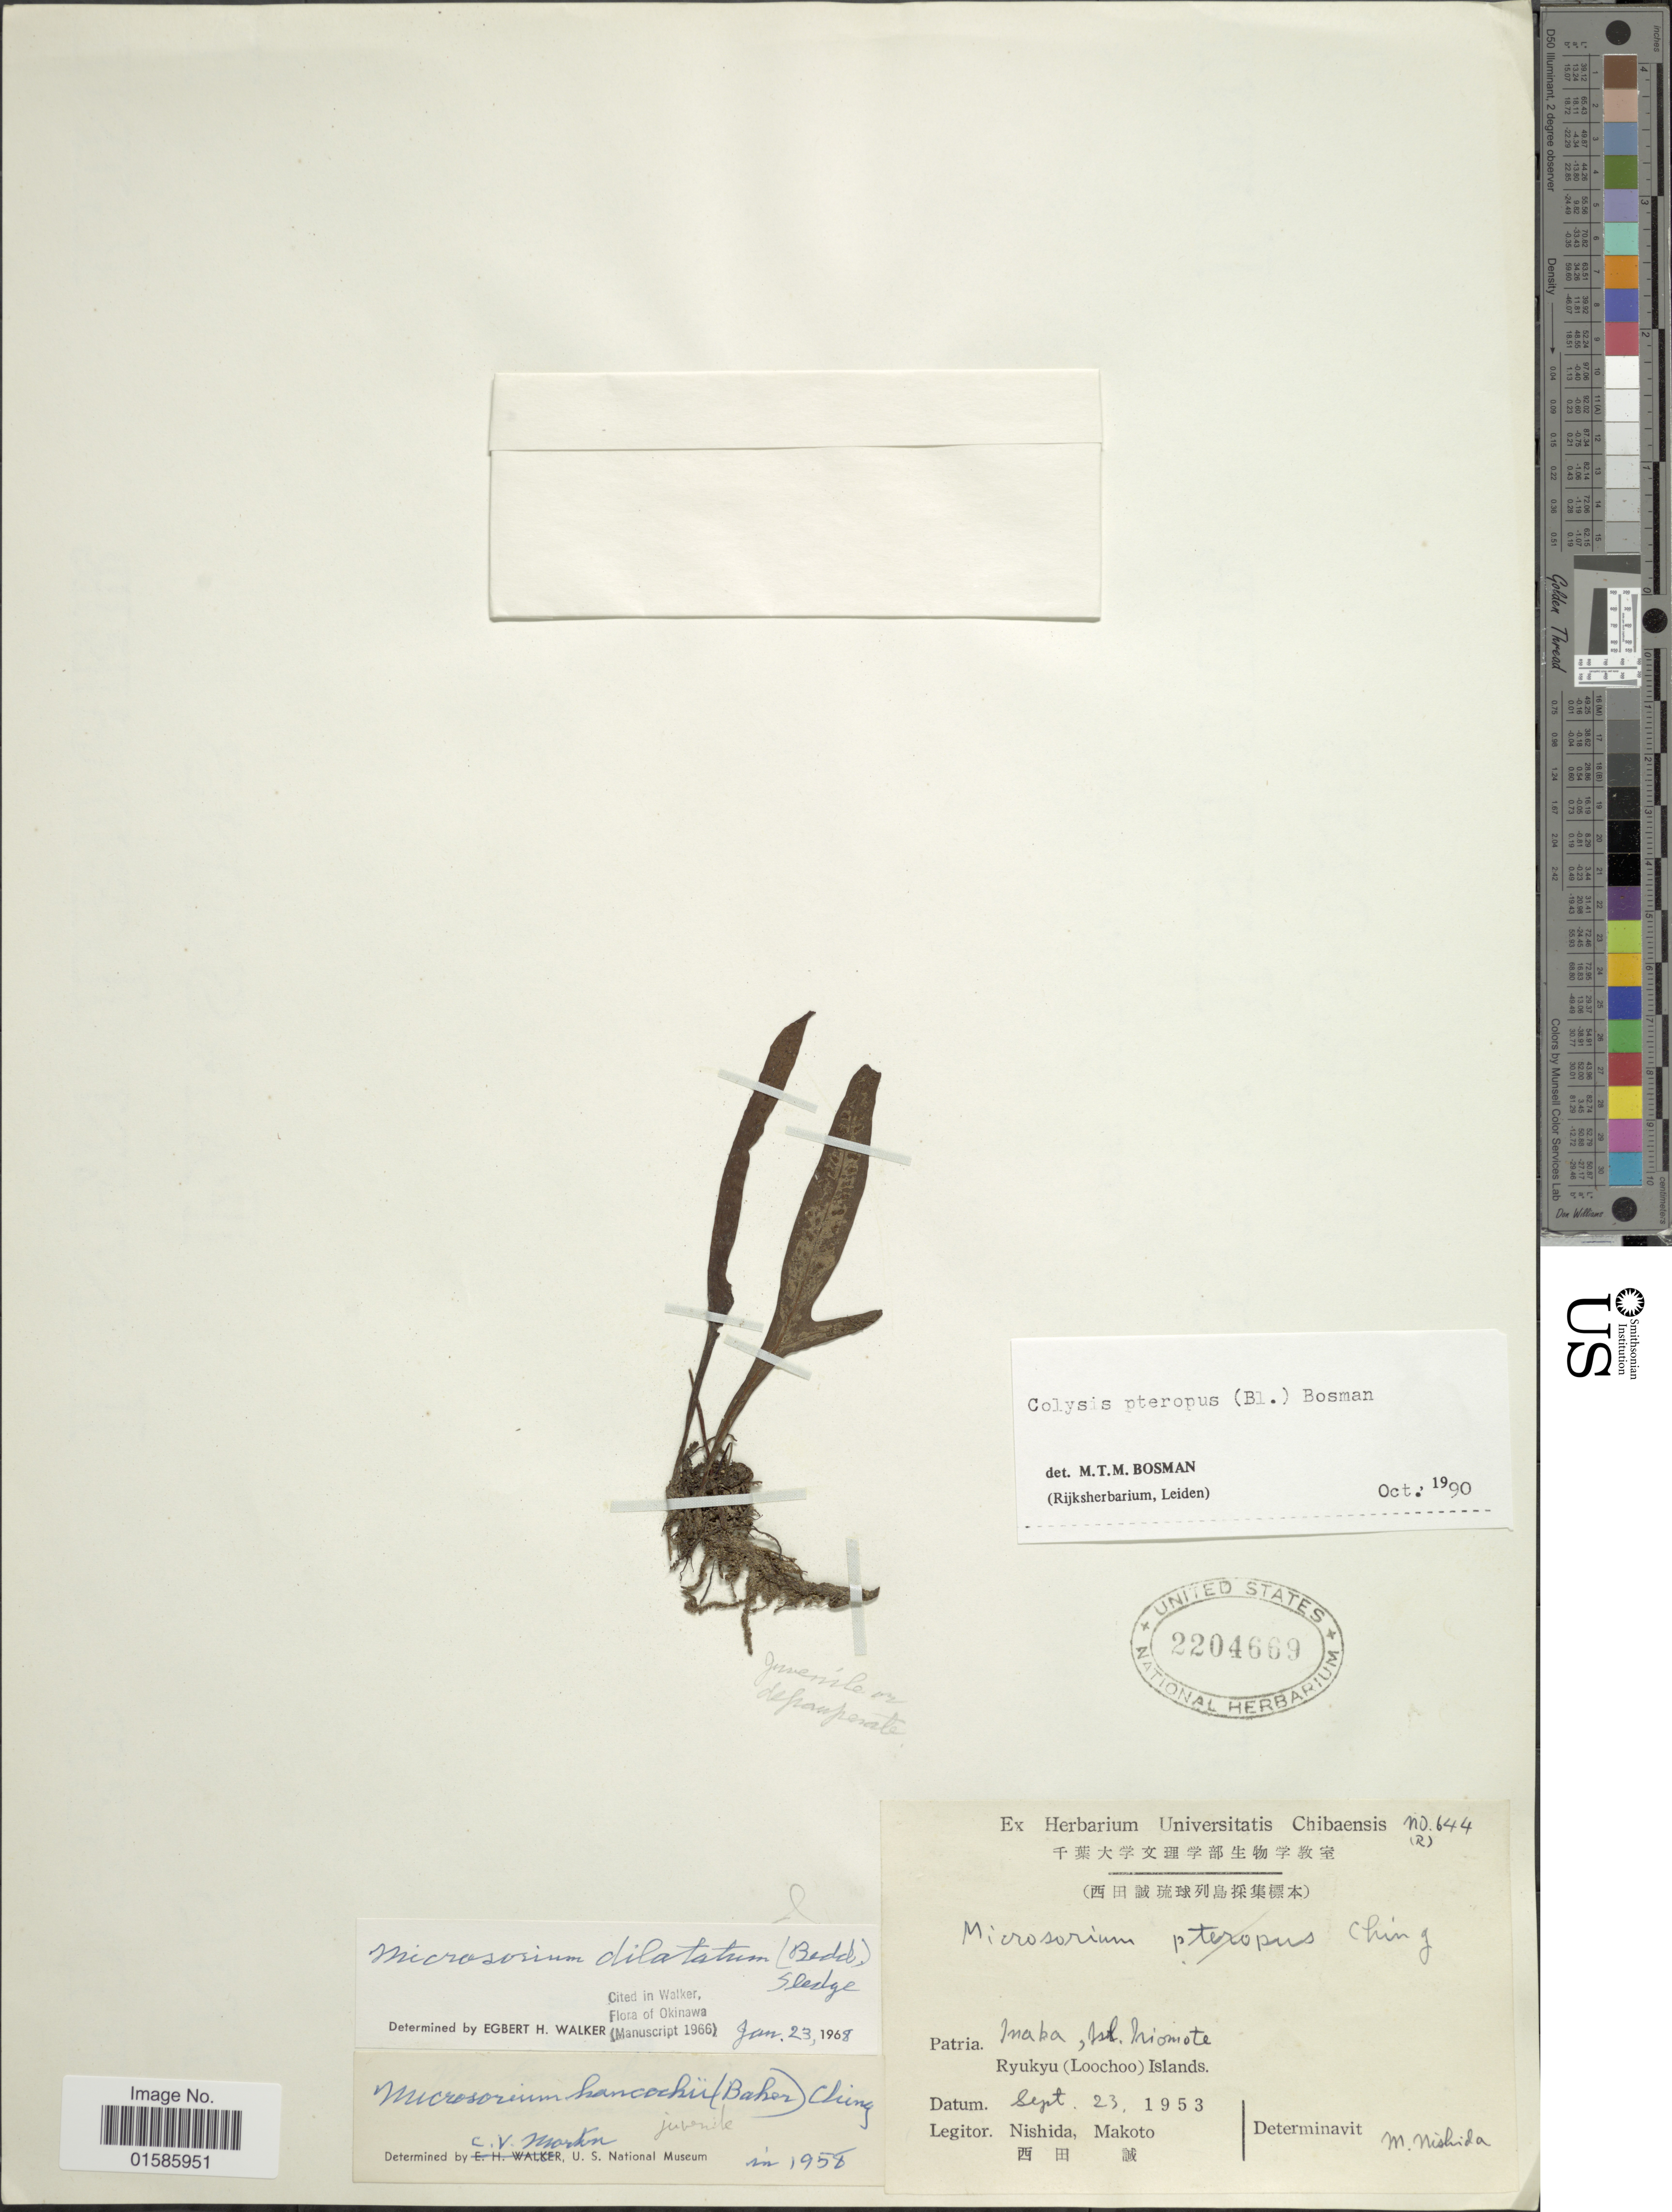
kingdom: Plantae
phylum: Tracheophyta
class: Polypodiopsida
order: Polypodiales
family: Polypodiaceae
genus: Microsorum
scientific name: Microsorum pteropus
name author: (Blume) Copel.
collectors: Nishida & Makoto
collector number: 644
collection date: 1953-09-23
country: Japan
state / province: Okinawa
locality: Inaka, Isl. Iriomote, Ryukyu (Loochoo) Islands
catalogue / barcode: US 2204669